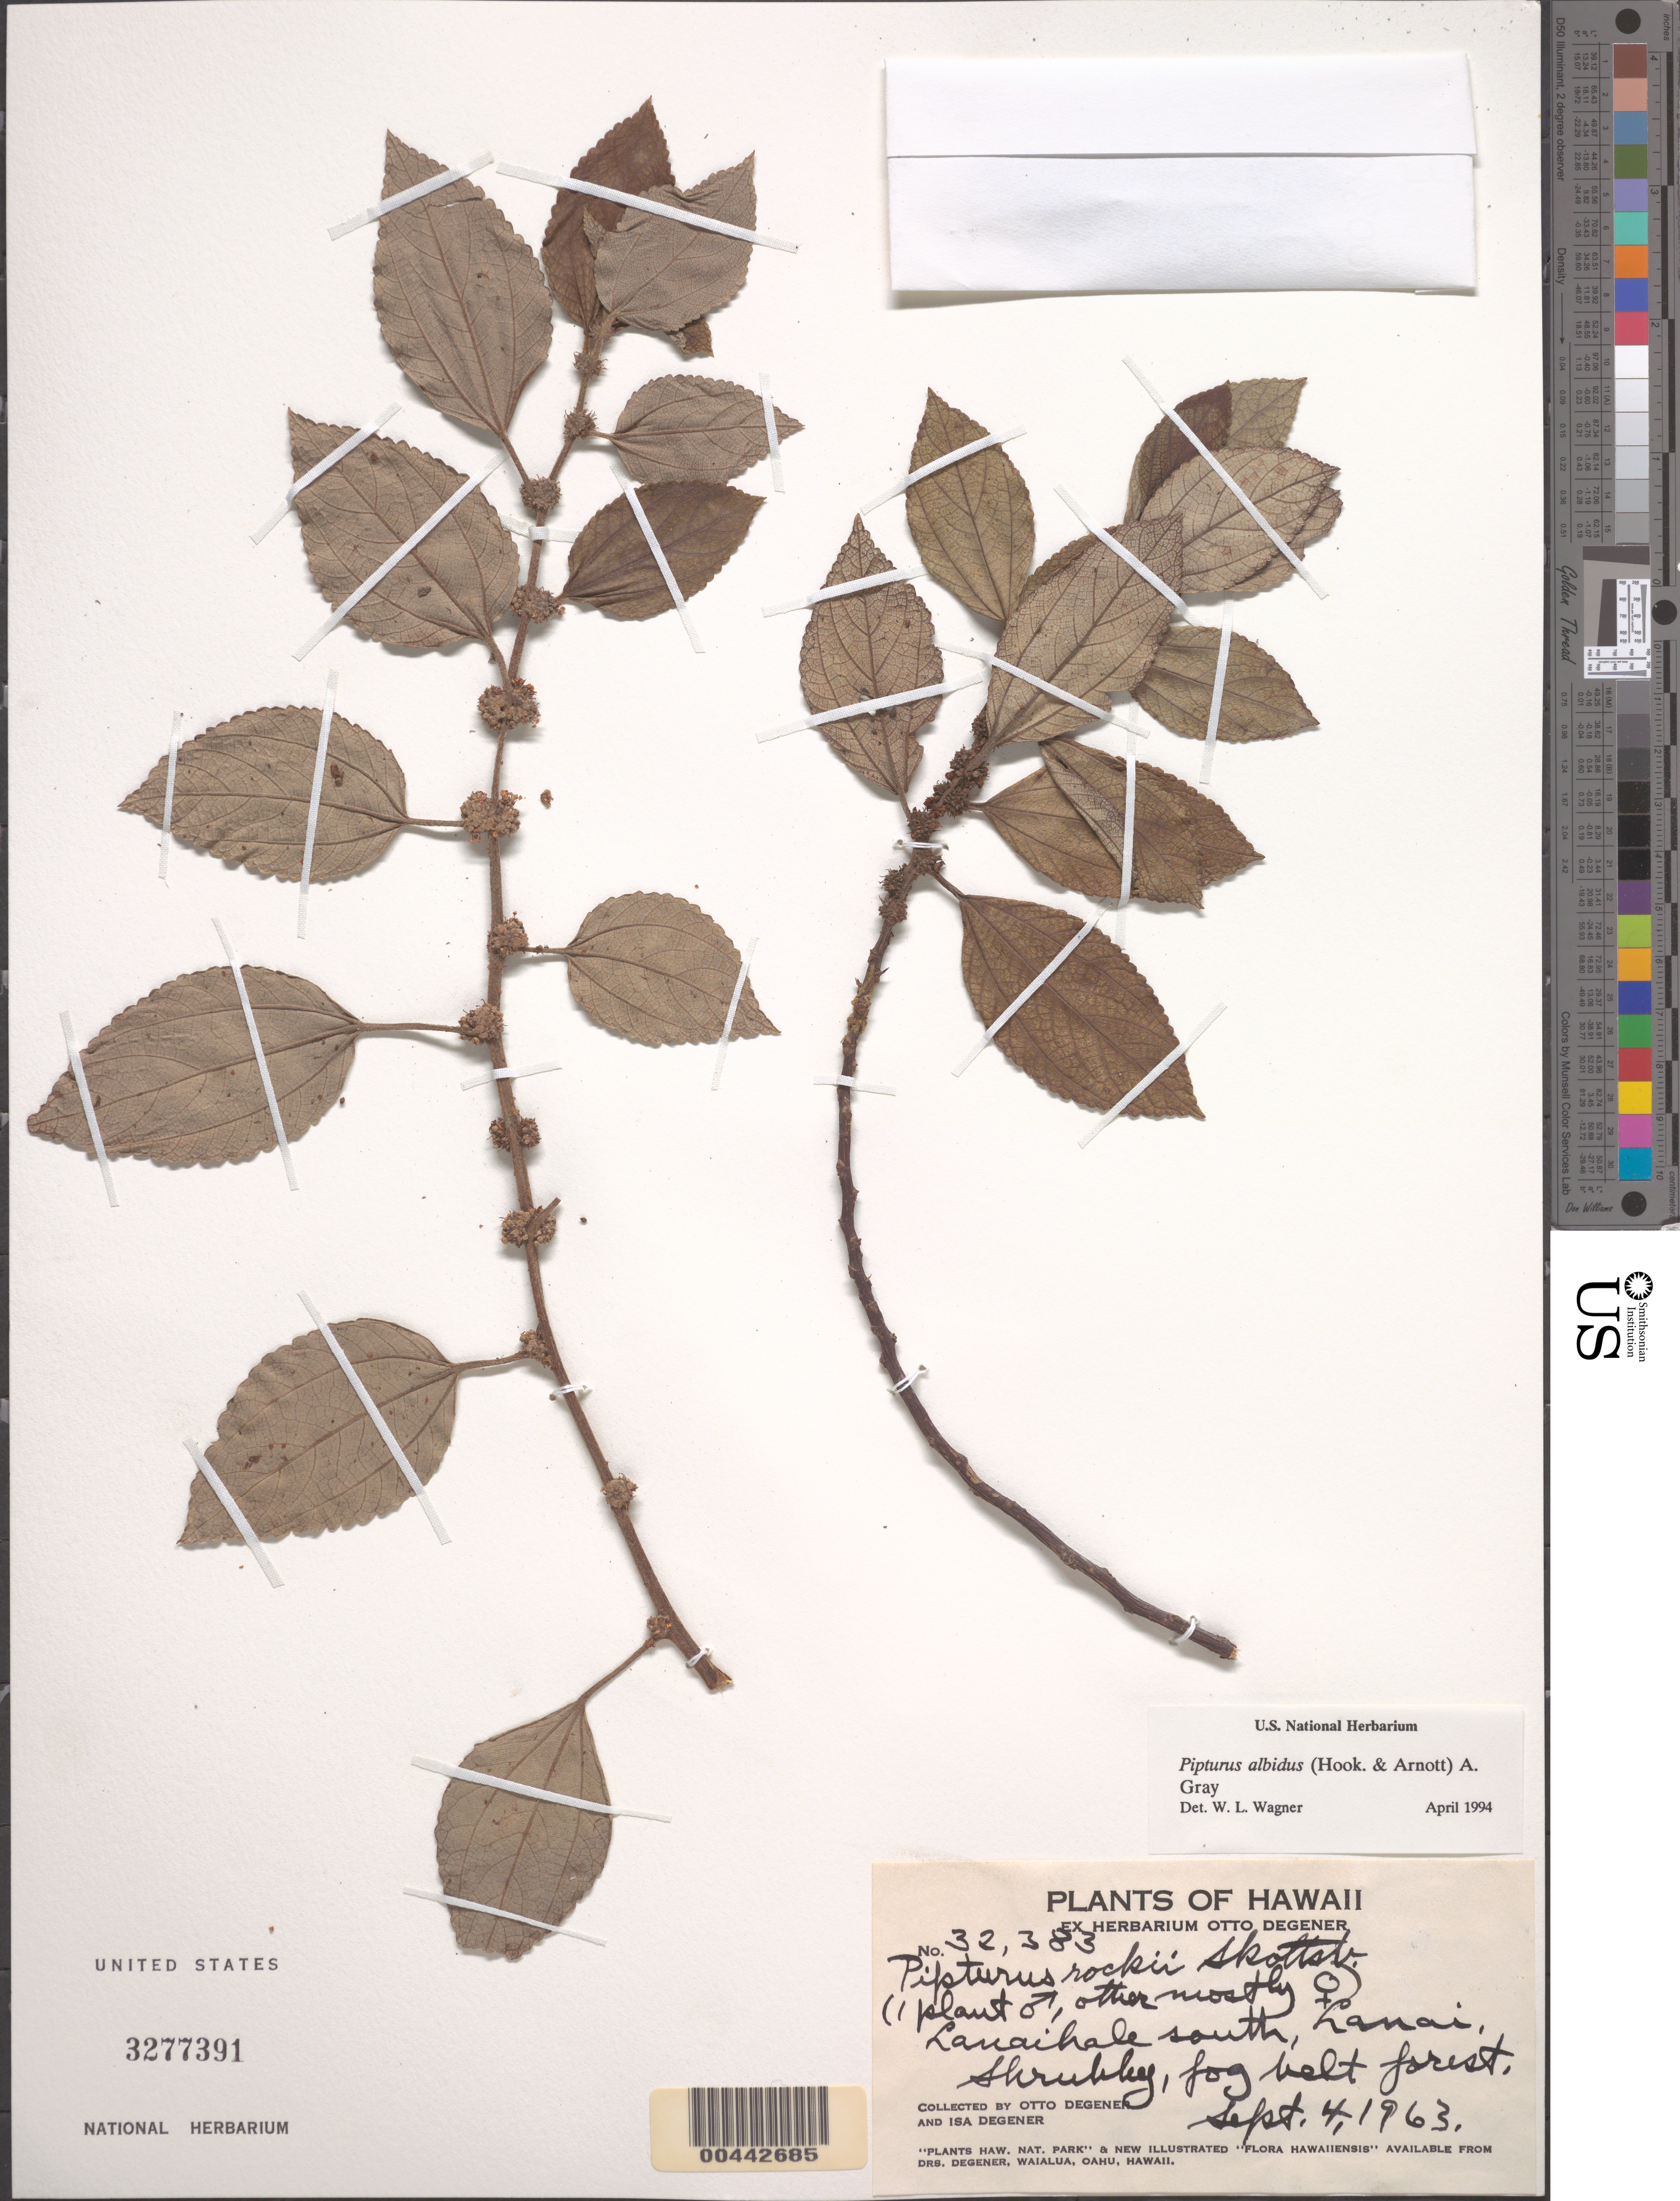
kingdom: Plantae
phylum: Tracheophyta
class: Magnoliopsida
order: Rosales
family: Urticaceae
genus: Pipturus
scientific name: Pipturus albidus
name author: (Hook. & Arn.) A. Gray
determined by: Wagner, W. L., (BOT), Smithsonian Institution - National Museum of Natural History (UNITED STATES)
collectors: O. Degener & I. Degener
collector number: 32383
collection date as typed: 4 Sep 1963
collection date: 1963-09-04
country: United States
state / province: Hawaii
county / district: Maui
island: Lana'i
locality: Lanaihale south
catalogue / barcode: US 3277391